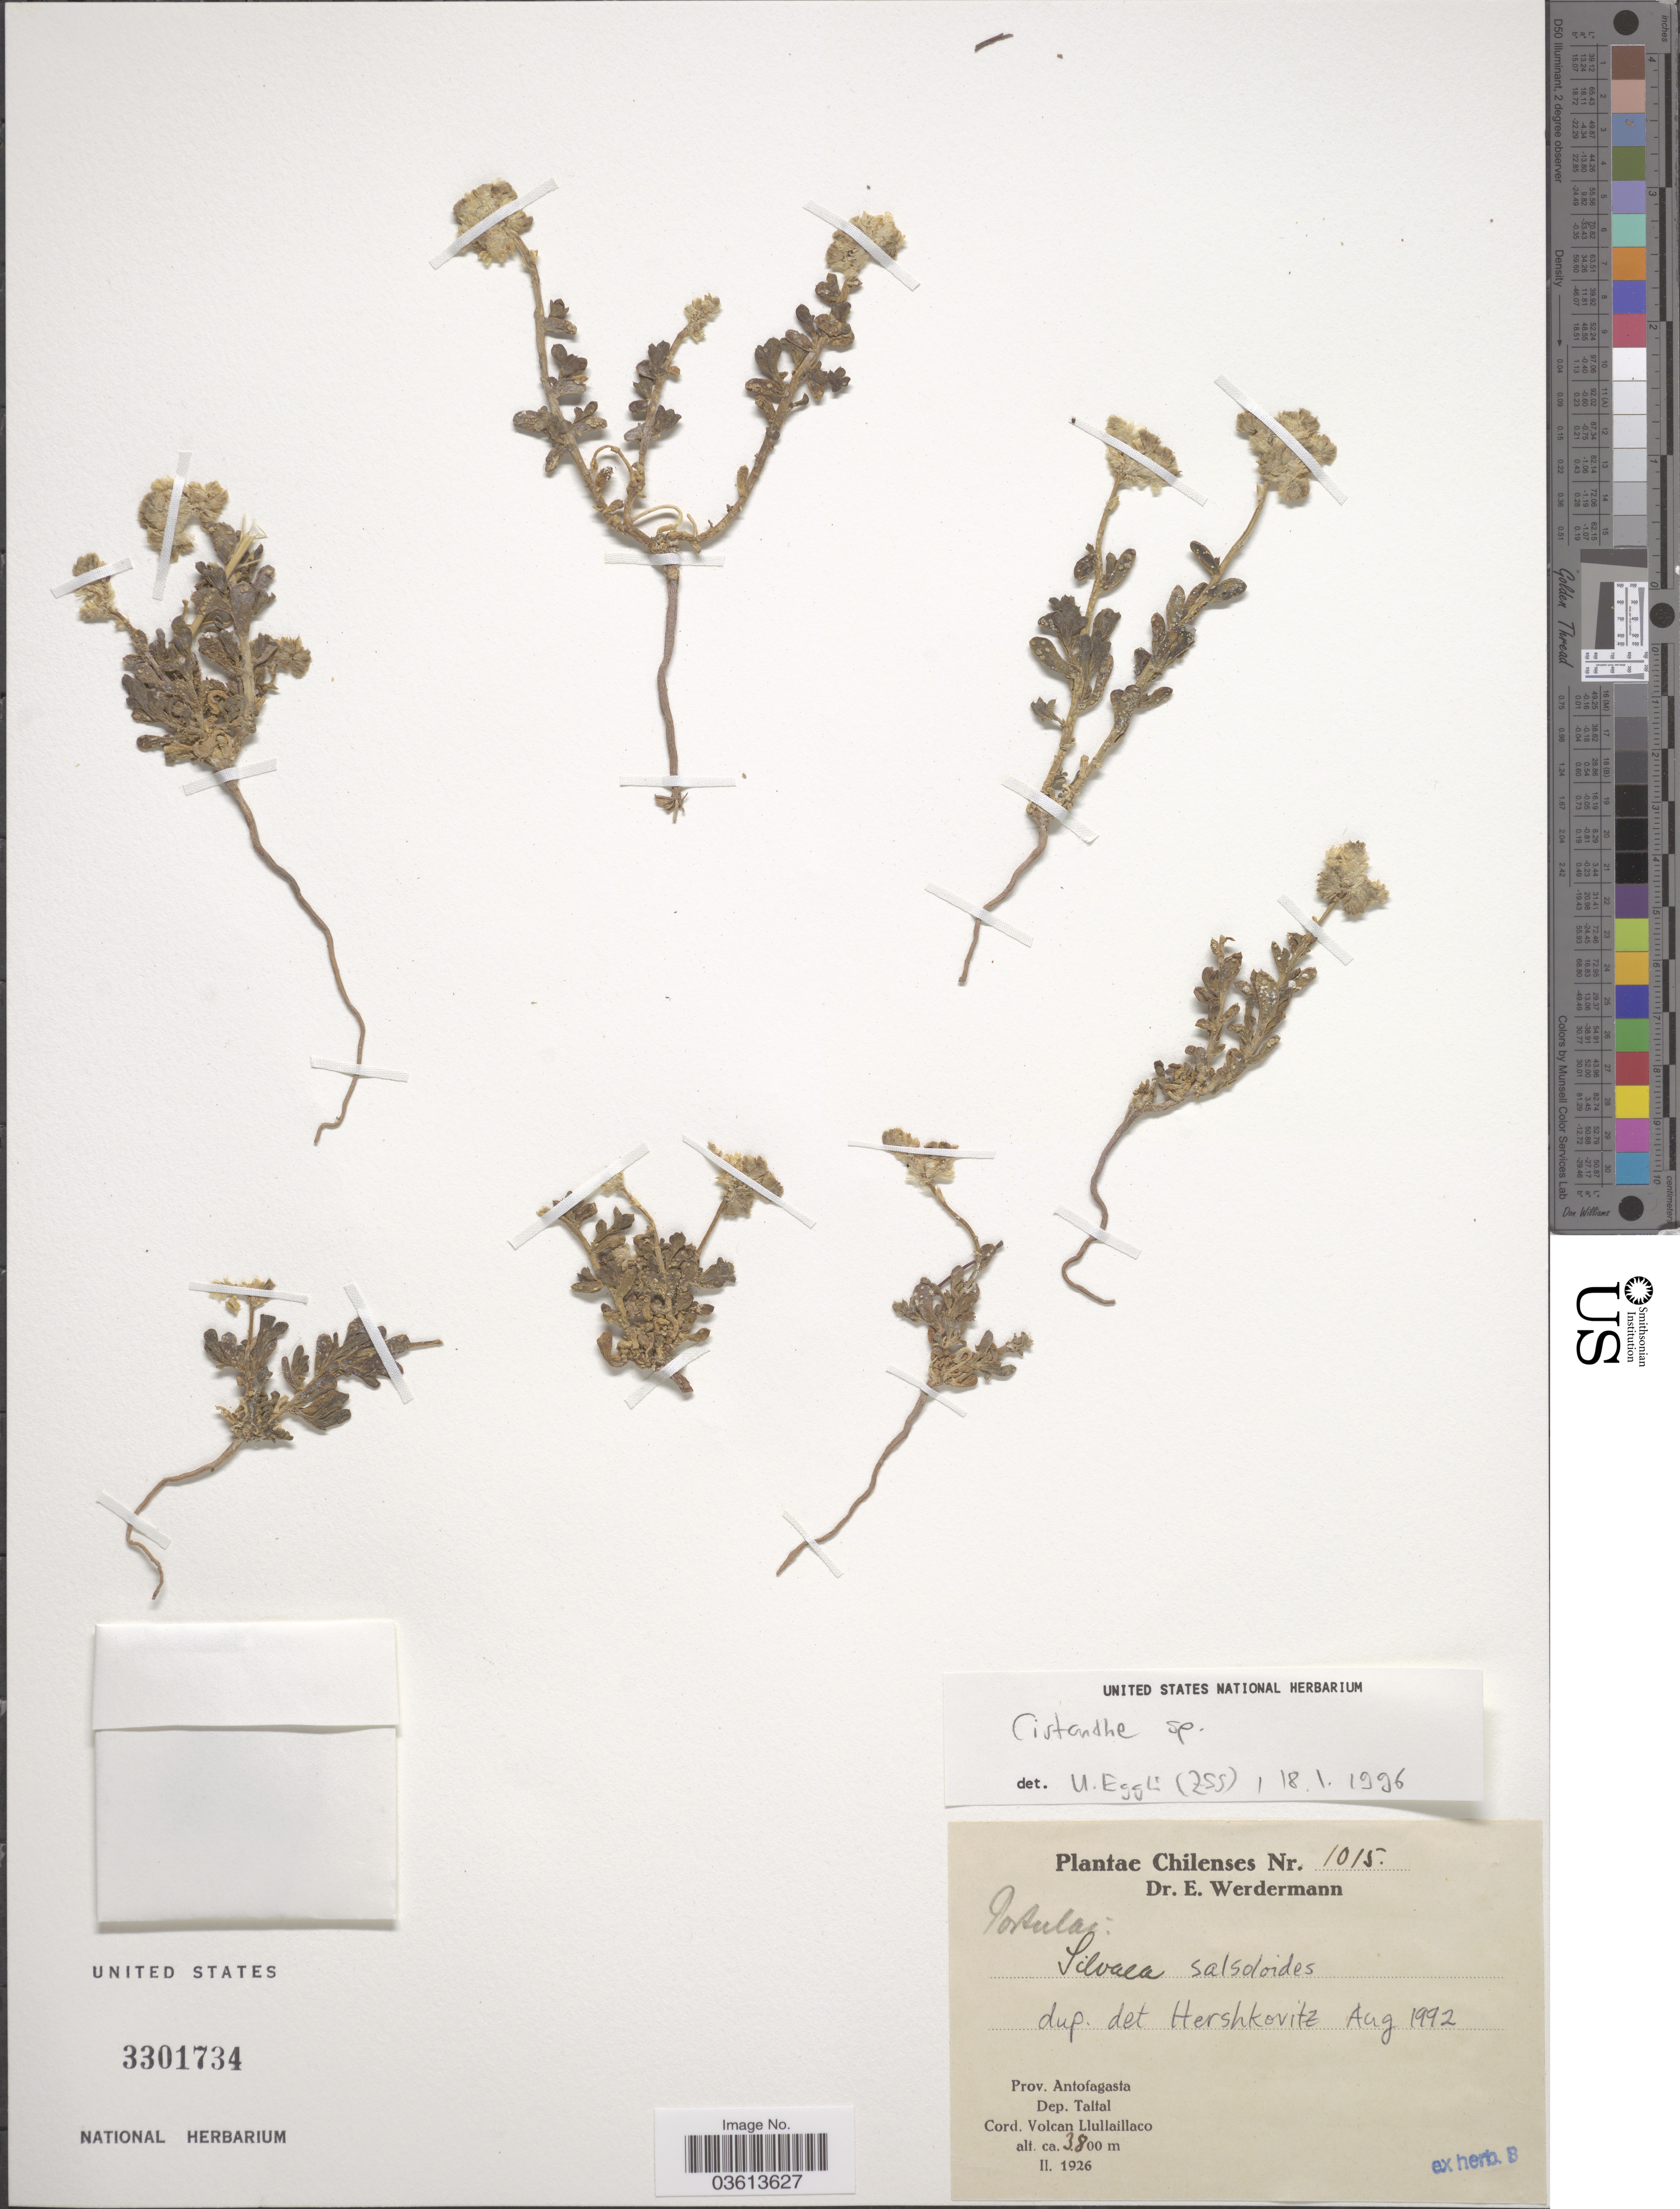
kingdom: Plantae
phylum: Tracheophyta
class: Magnoliopsida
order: Caryophyllales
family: Montiaceae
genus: Philippiamra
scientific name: Philippiamra salsoloides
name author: (Barnéoud) Hershk.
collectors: E. Werdermann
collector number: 1015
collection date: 1926-02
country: Chile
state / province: Antofagasta (II)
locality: Prov. Antofagasta. Dep. Taltal. Cord. Volcan Llullaillaco.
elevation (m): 3800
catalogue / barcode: US 3301734